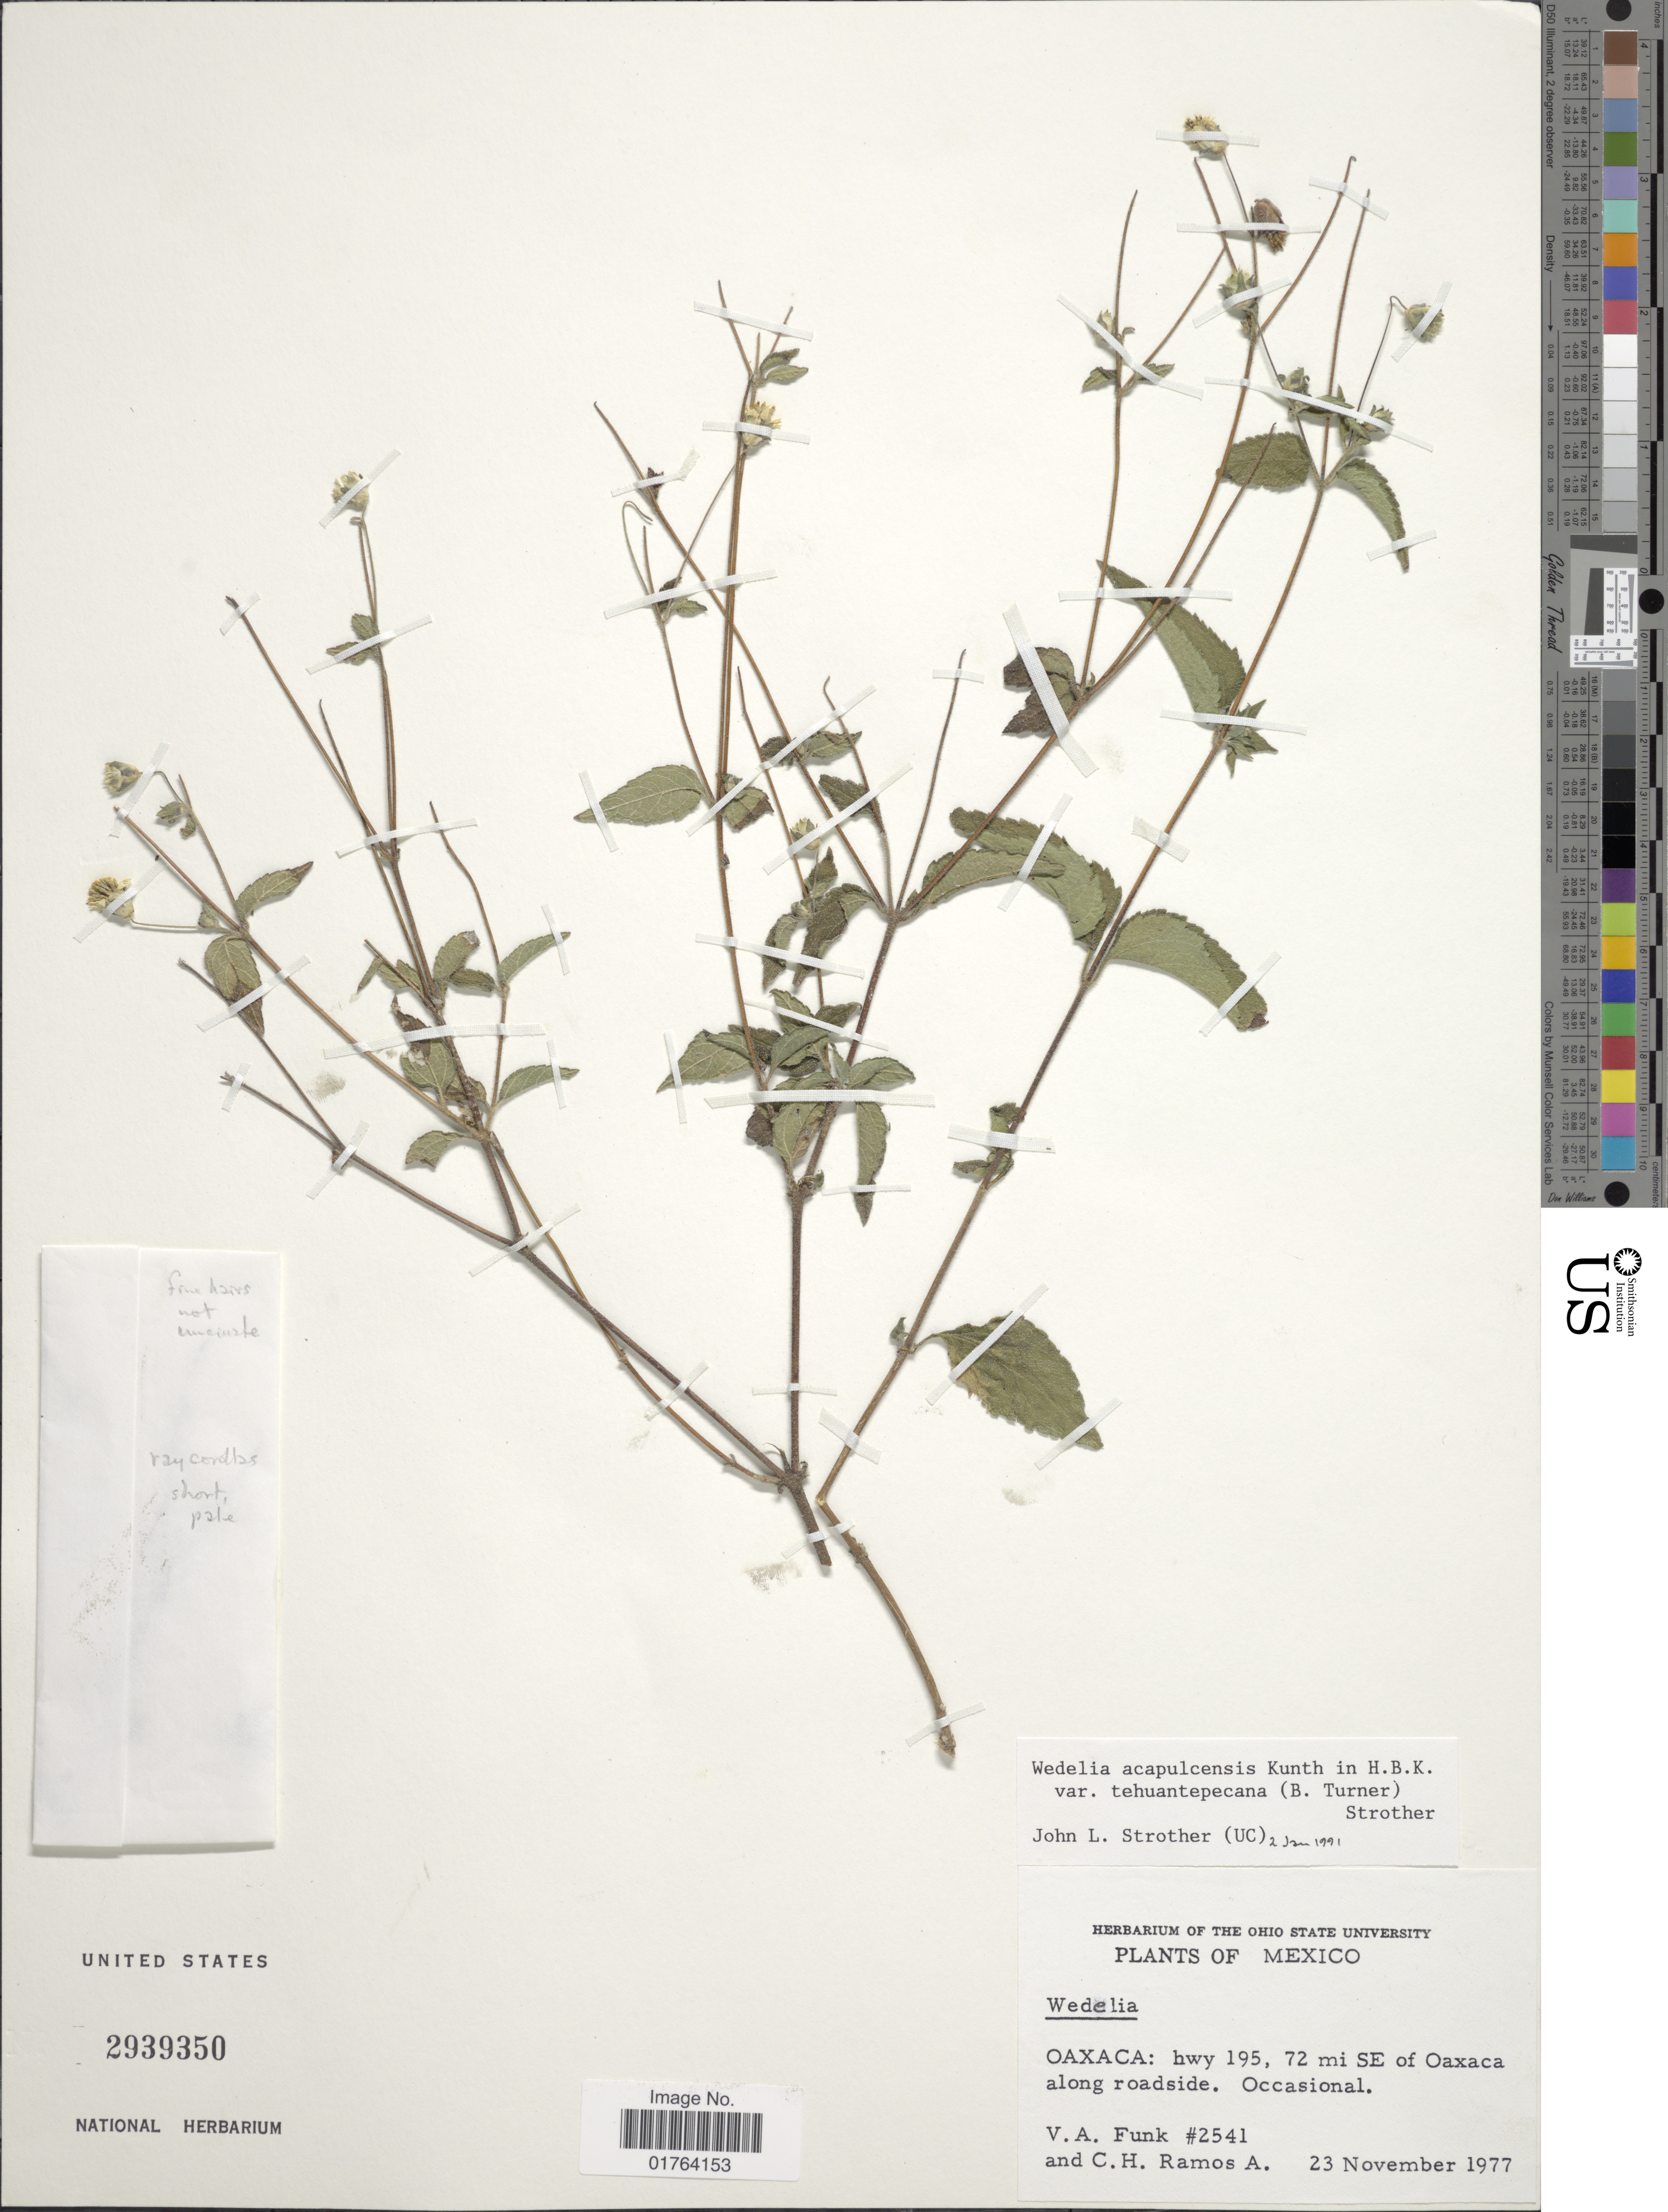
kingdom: Plantae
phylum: Tracheophyta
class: Magnoliopsida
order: Asterales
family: Asteraceae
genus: Wedelia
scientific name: Wedelia acapulcensis var. tehuantepecana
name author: (B.L. Turner) Strother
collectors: V. Funk & C. H. Ramos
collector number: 2541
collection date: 1977-11-23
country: Mexico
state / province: Oaxaca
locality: Hwy 195, 72 mi SE of Oaxaca along roadside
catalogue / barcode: US 2939350